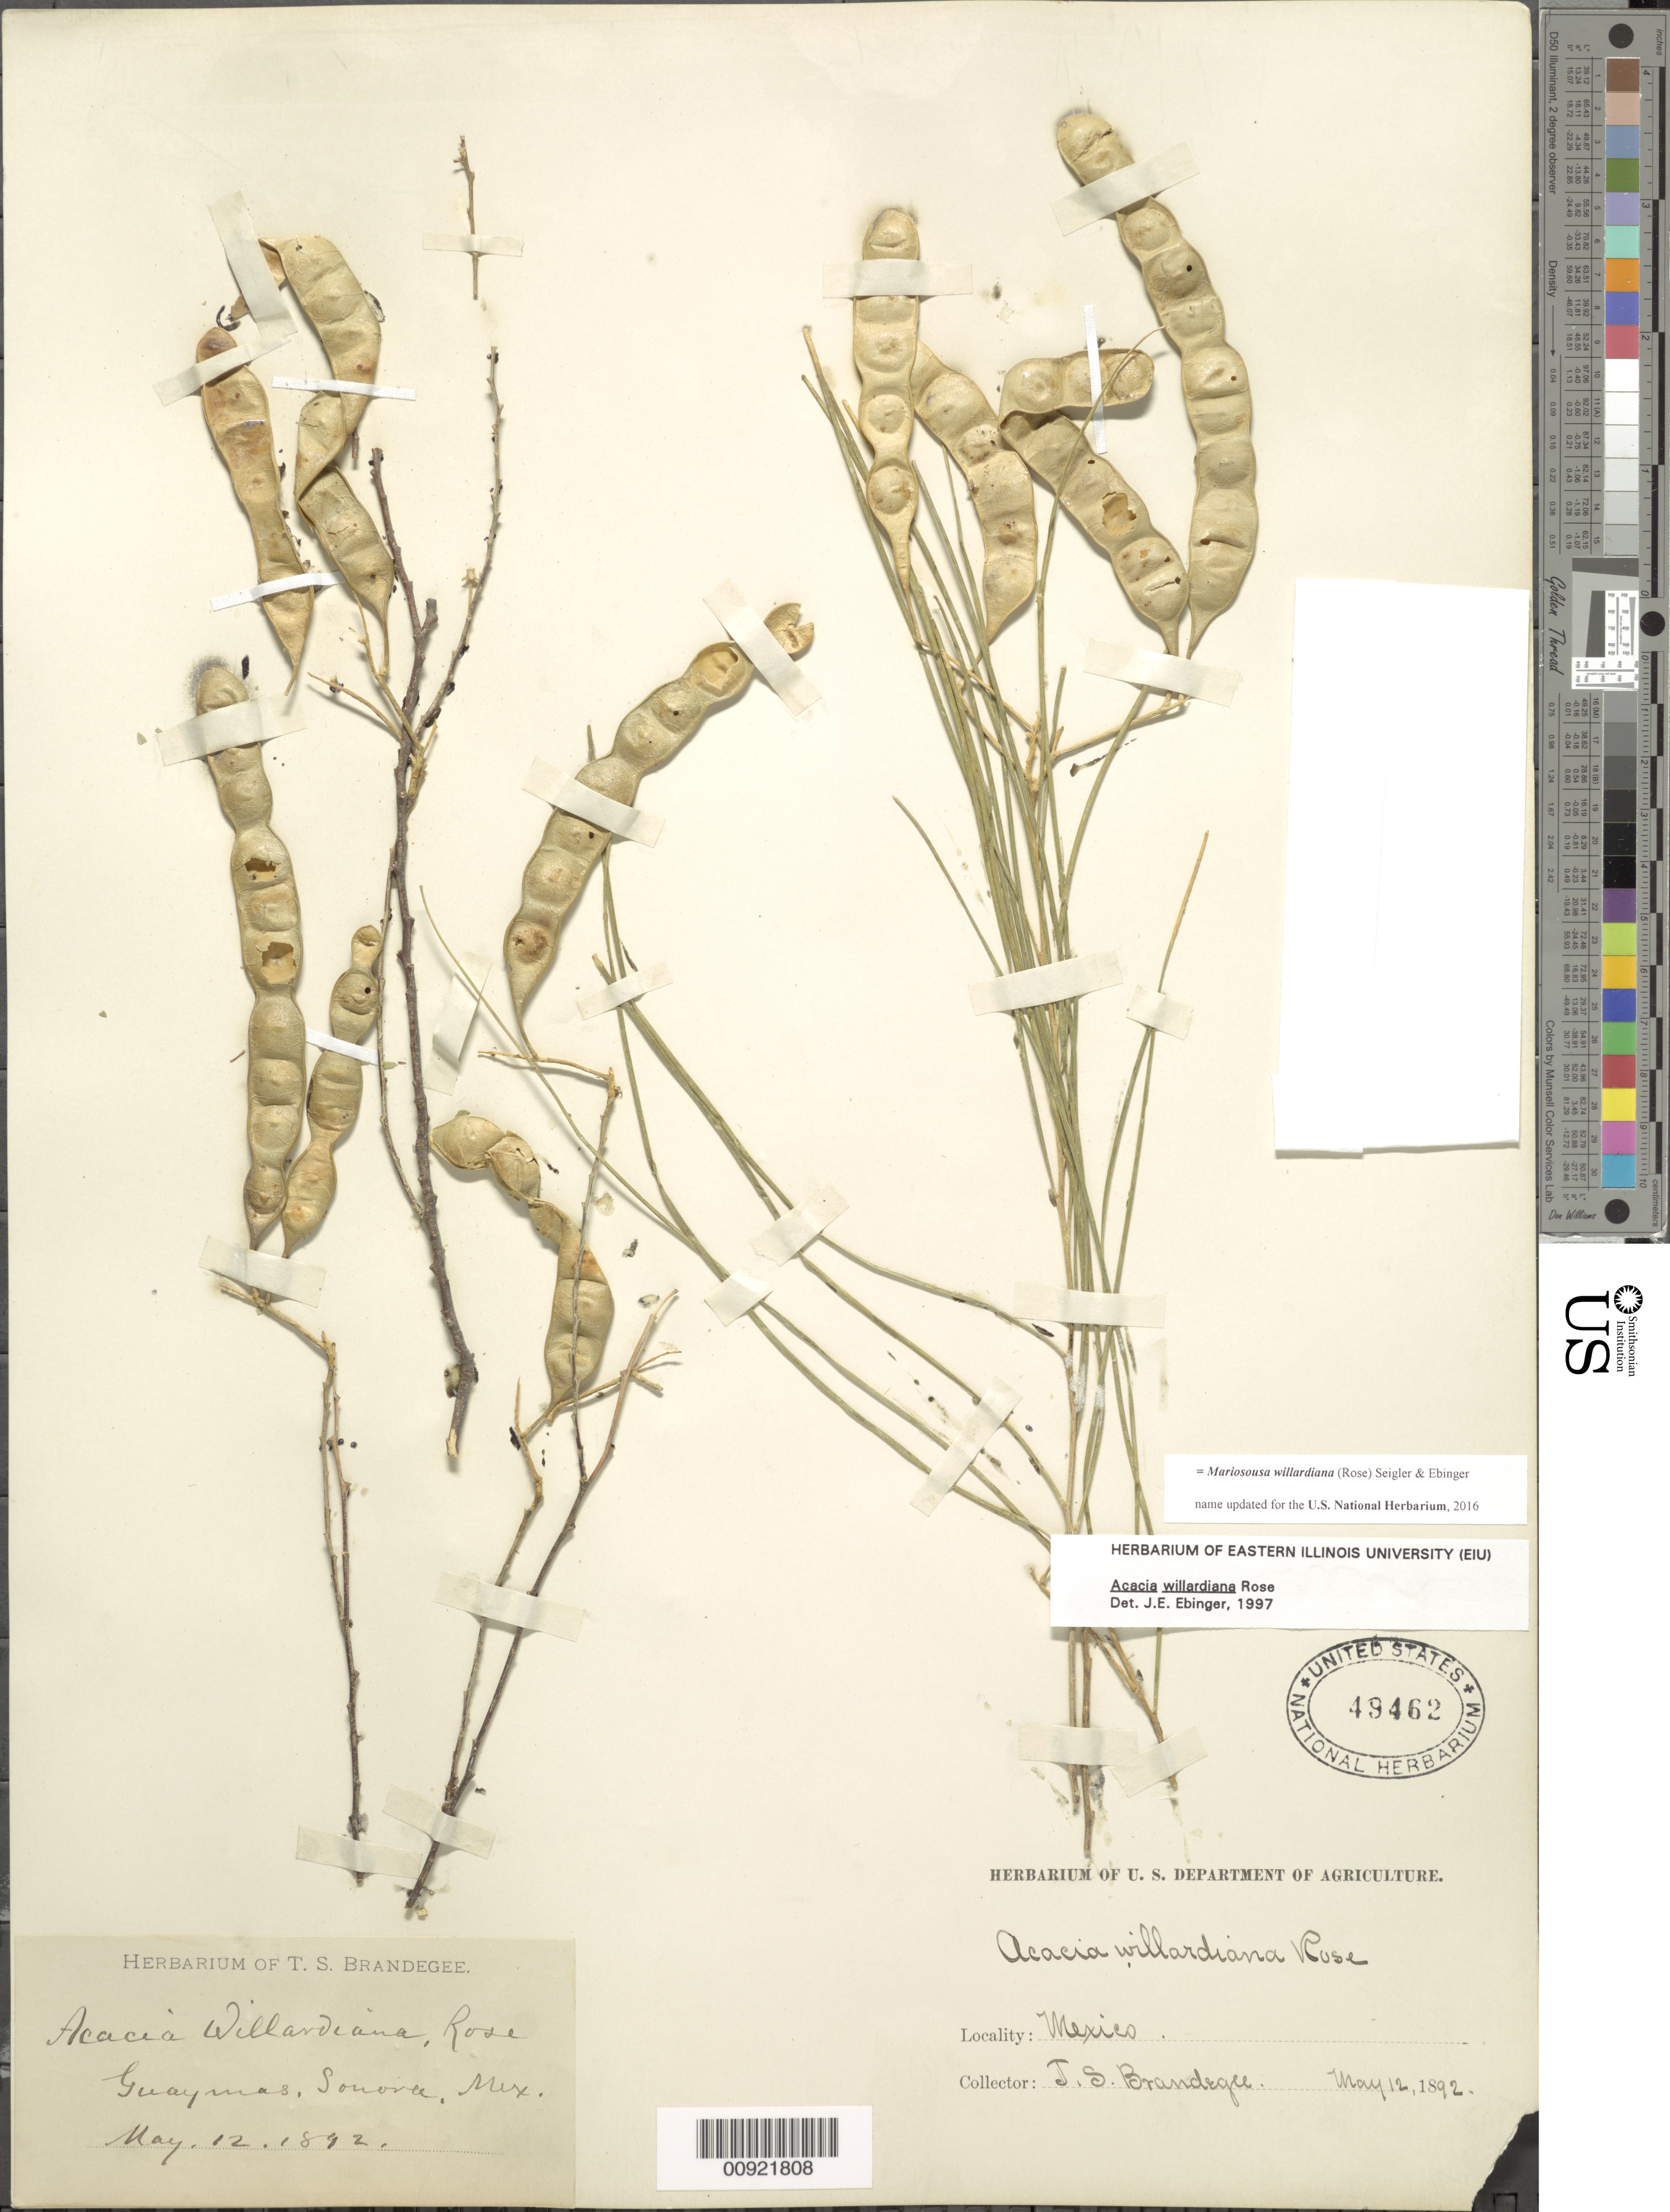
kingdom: Plantae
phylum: Tracheophyta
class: Magnoliopsida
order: Fabales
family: Fabaceae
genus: Mariosousa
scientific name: Mariosousa willardiana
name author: (Rose) Seigler & Ebinger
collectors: T. S. Brandegee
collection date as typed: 12 May 1892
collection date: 1892-05-12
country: Mexico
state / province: Sonora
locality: Guaymas, Sonora.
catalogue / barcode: US 49462